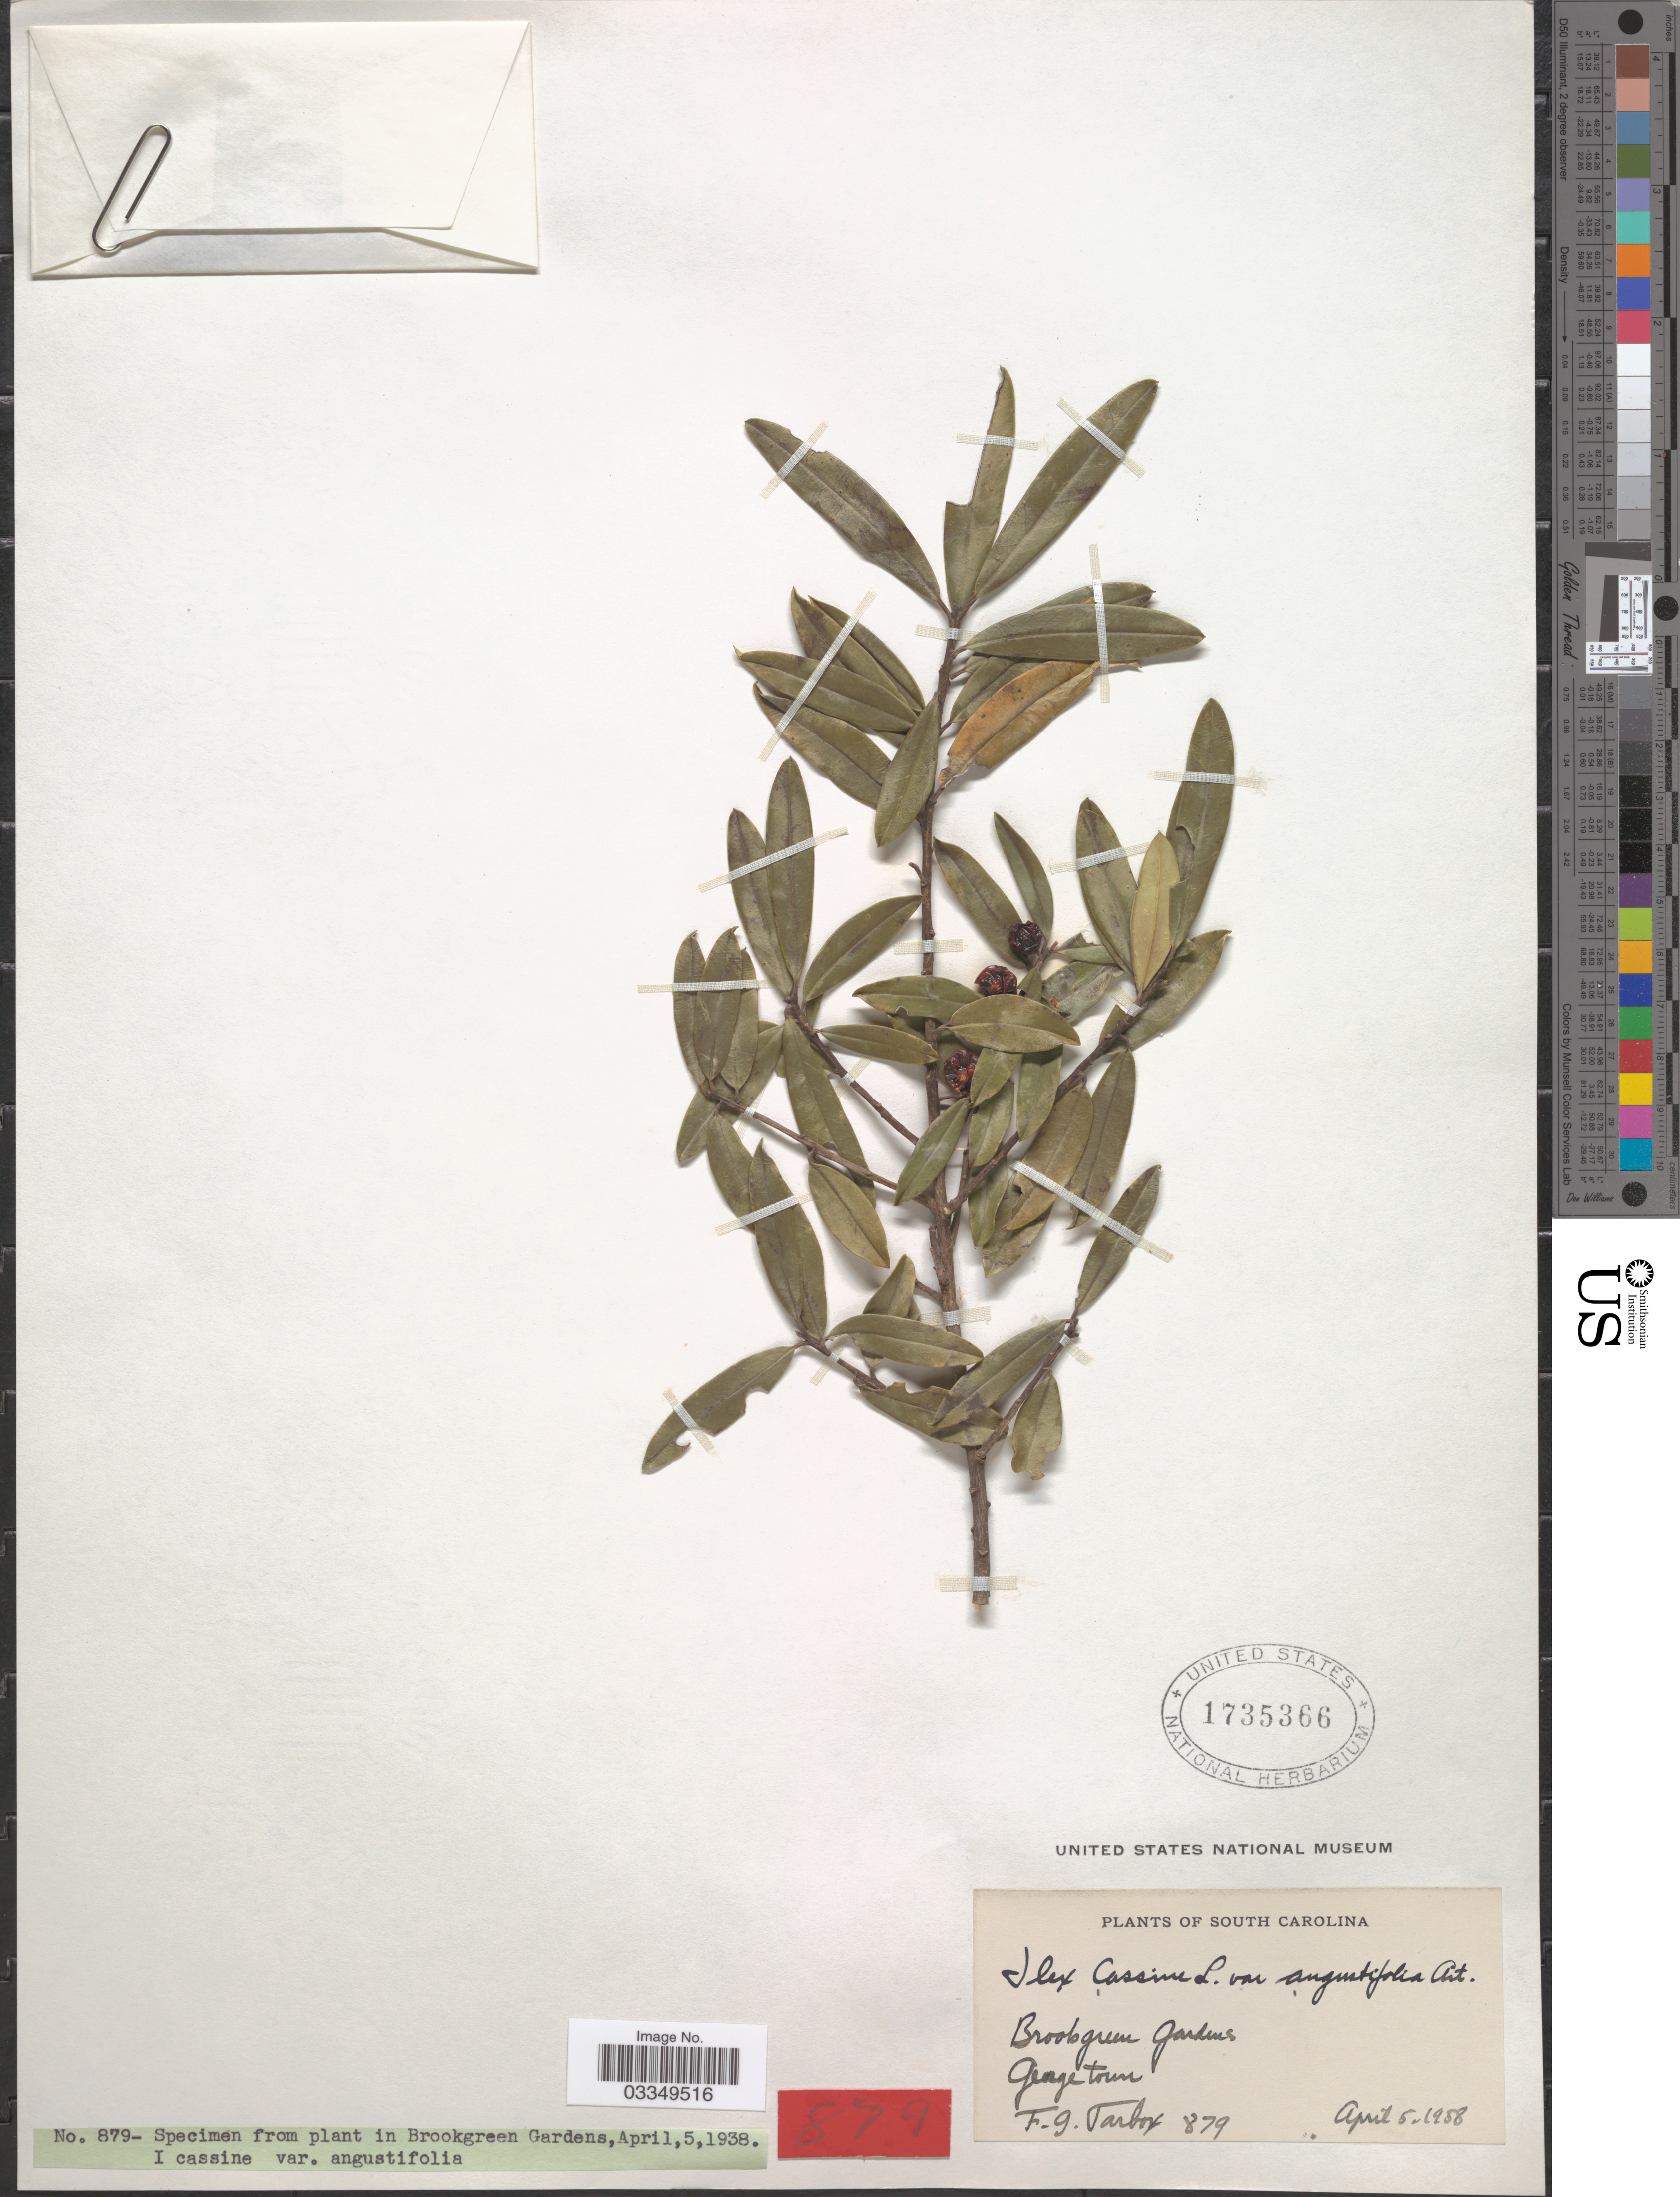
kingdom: Plantae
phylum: Tracheophyta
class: Magnoliopsida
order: Aquifoliales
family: Aquifoliaceae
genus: Ilex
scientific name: Ilex cassine var. angustifolia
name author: Aiton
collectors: F. Tarbox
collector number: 879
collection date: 1938-04-05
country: United States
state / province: South Carolina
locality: Brookgreen Gardens, Georgetown.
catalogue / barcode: US 1735366